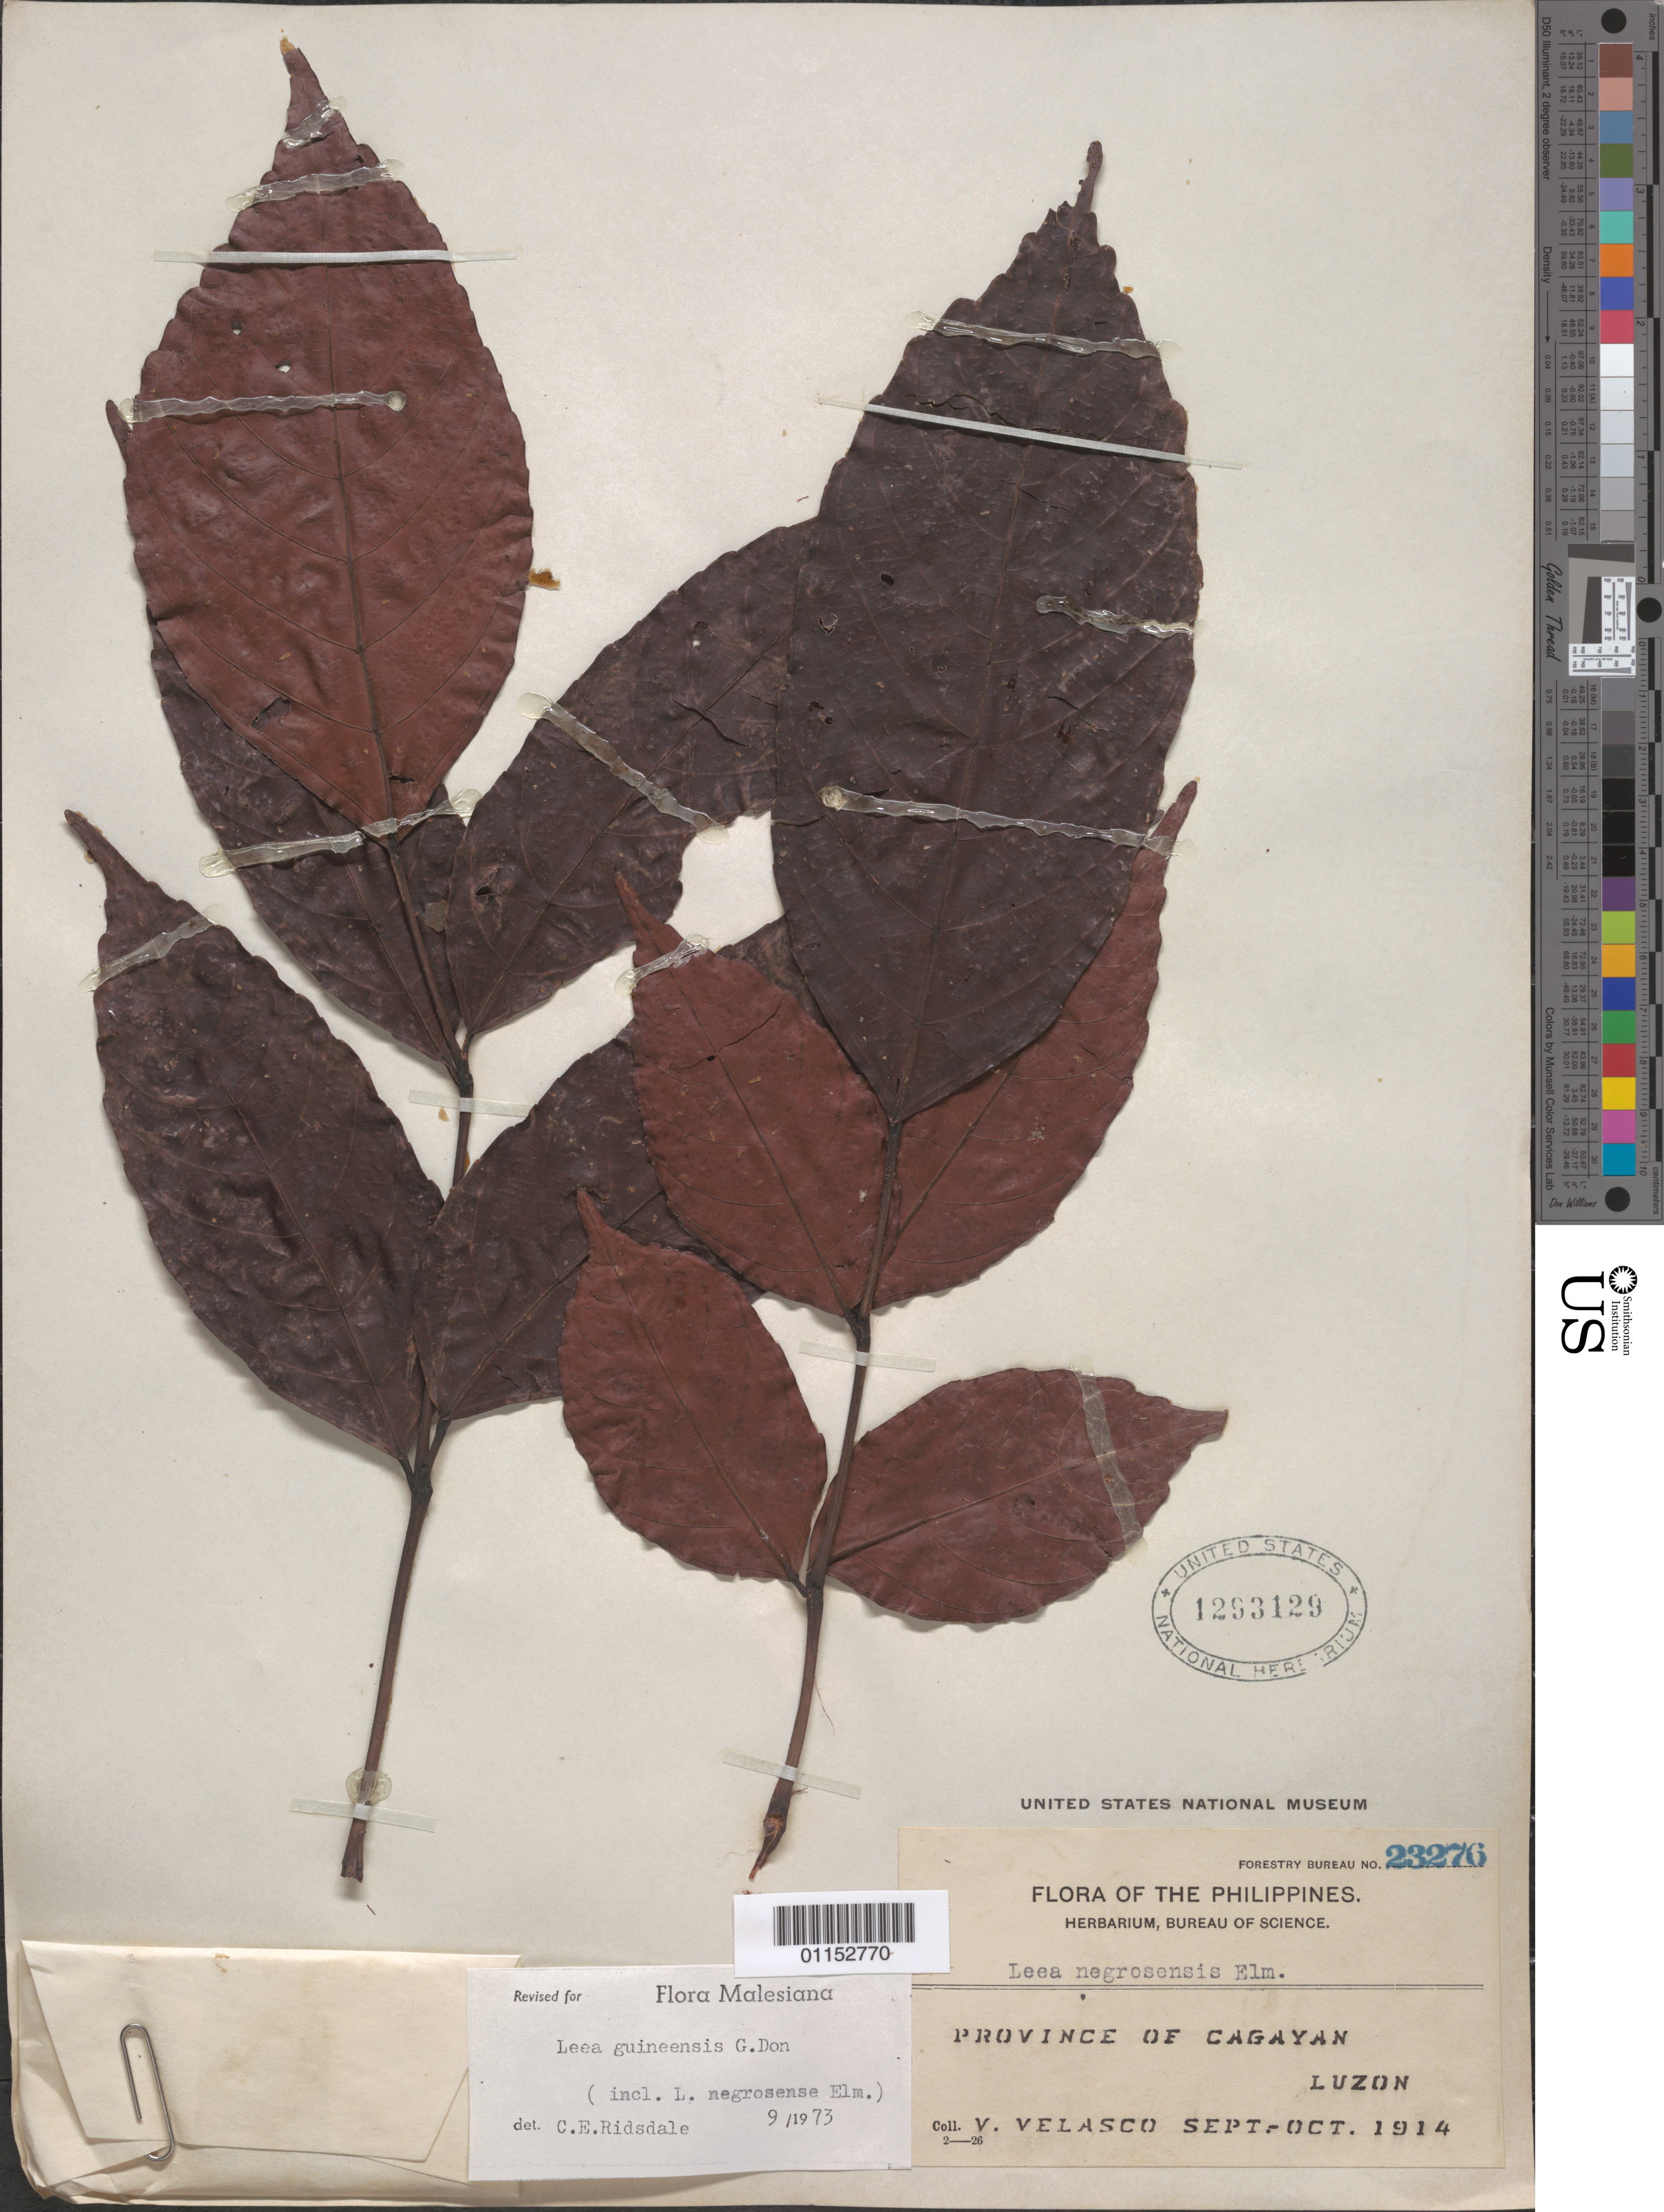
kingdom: Plantae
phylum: Tracheophyta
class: Magnoliopsida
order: Vitales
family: Vitaceae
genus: Leea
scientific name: Leea guineensis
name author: G. Don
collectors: V. Velasco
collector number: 23276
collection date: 1914-09/1914-10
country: Philippines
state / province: Cagayan Valley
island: Luzon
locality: Cagayan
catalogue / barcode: US 1293129